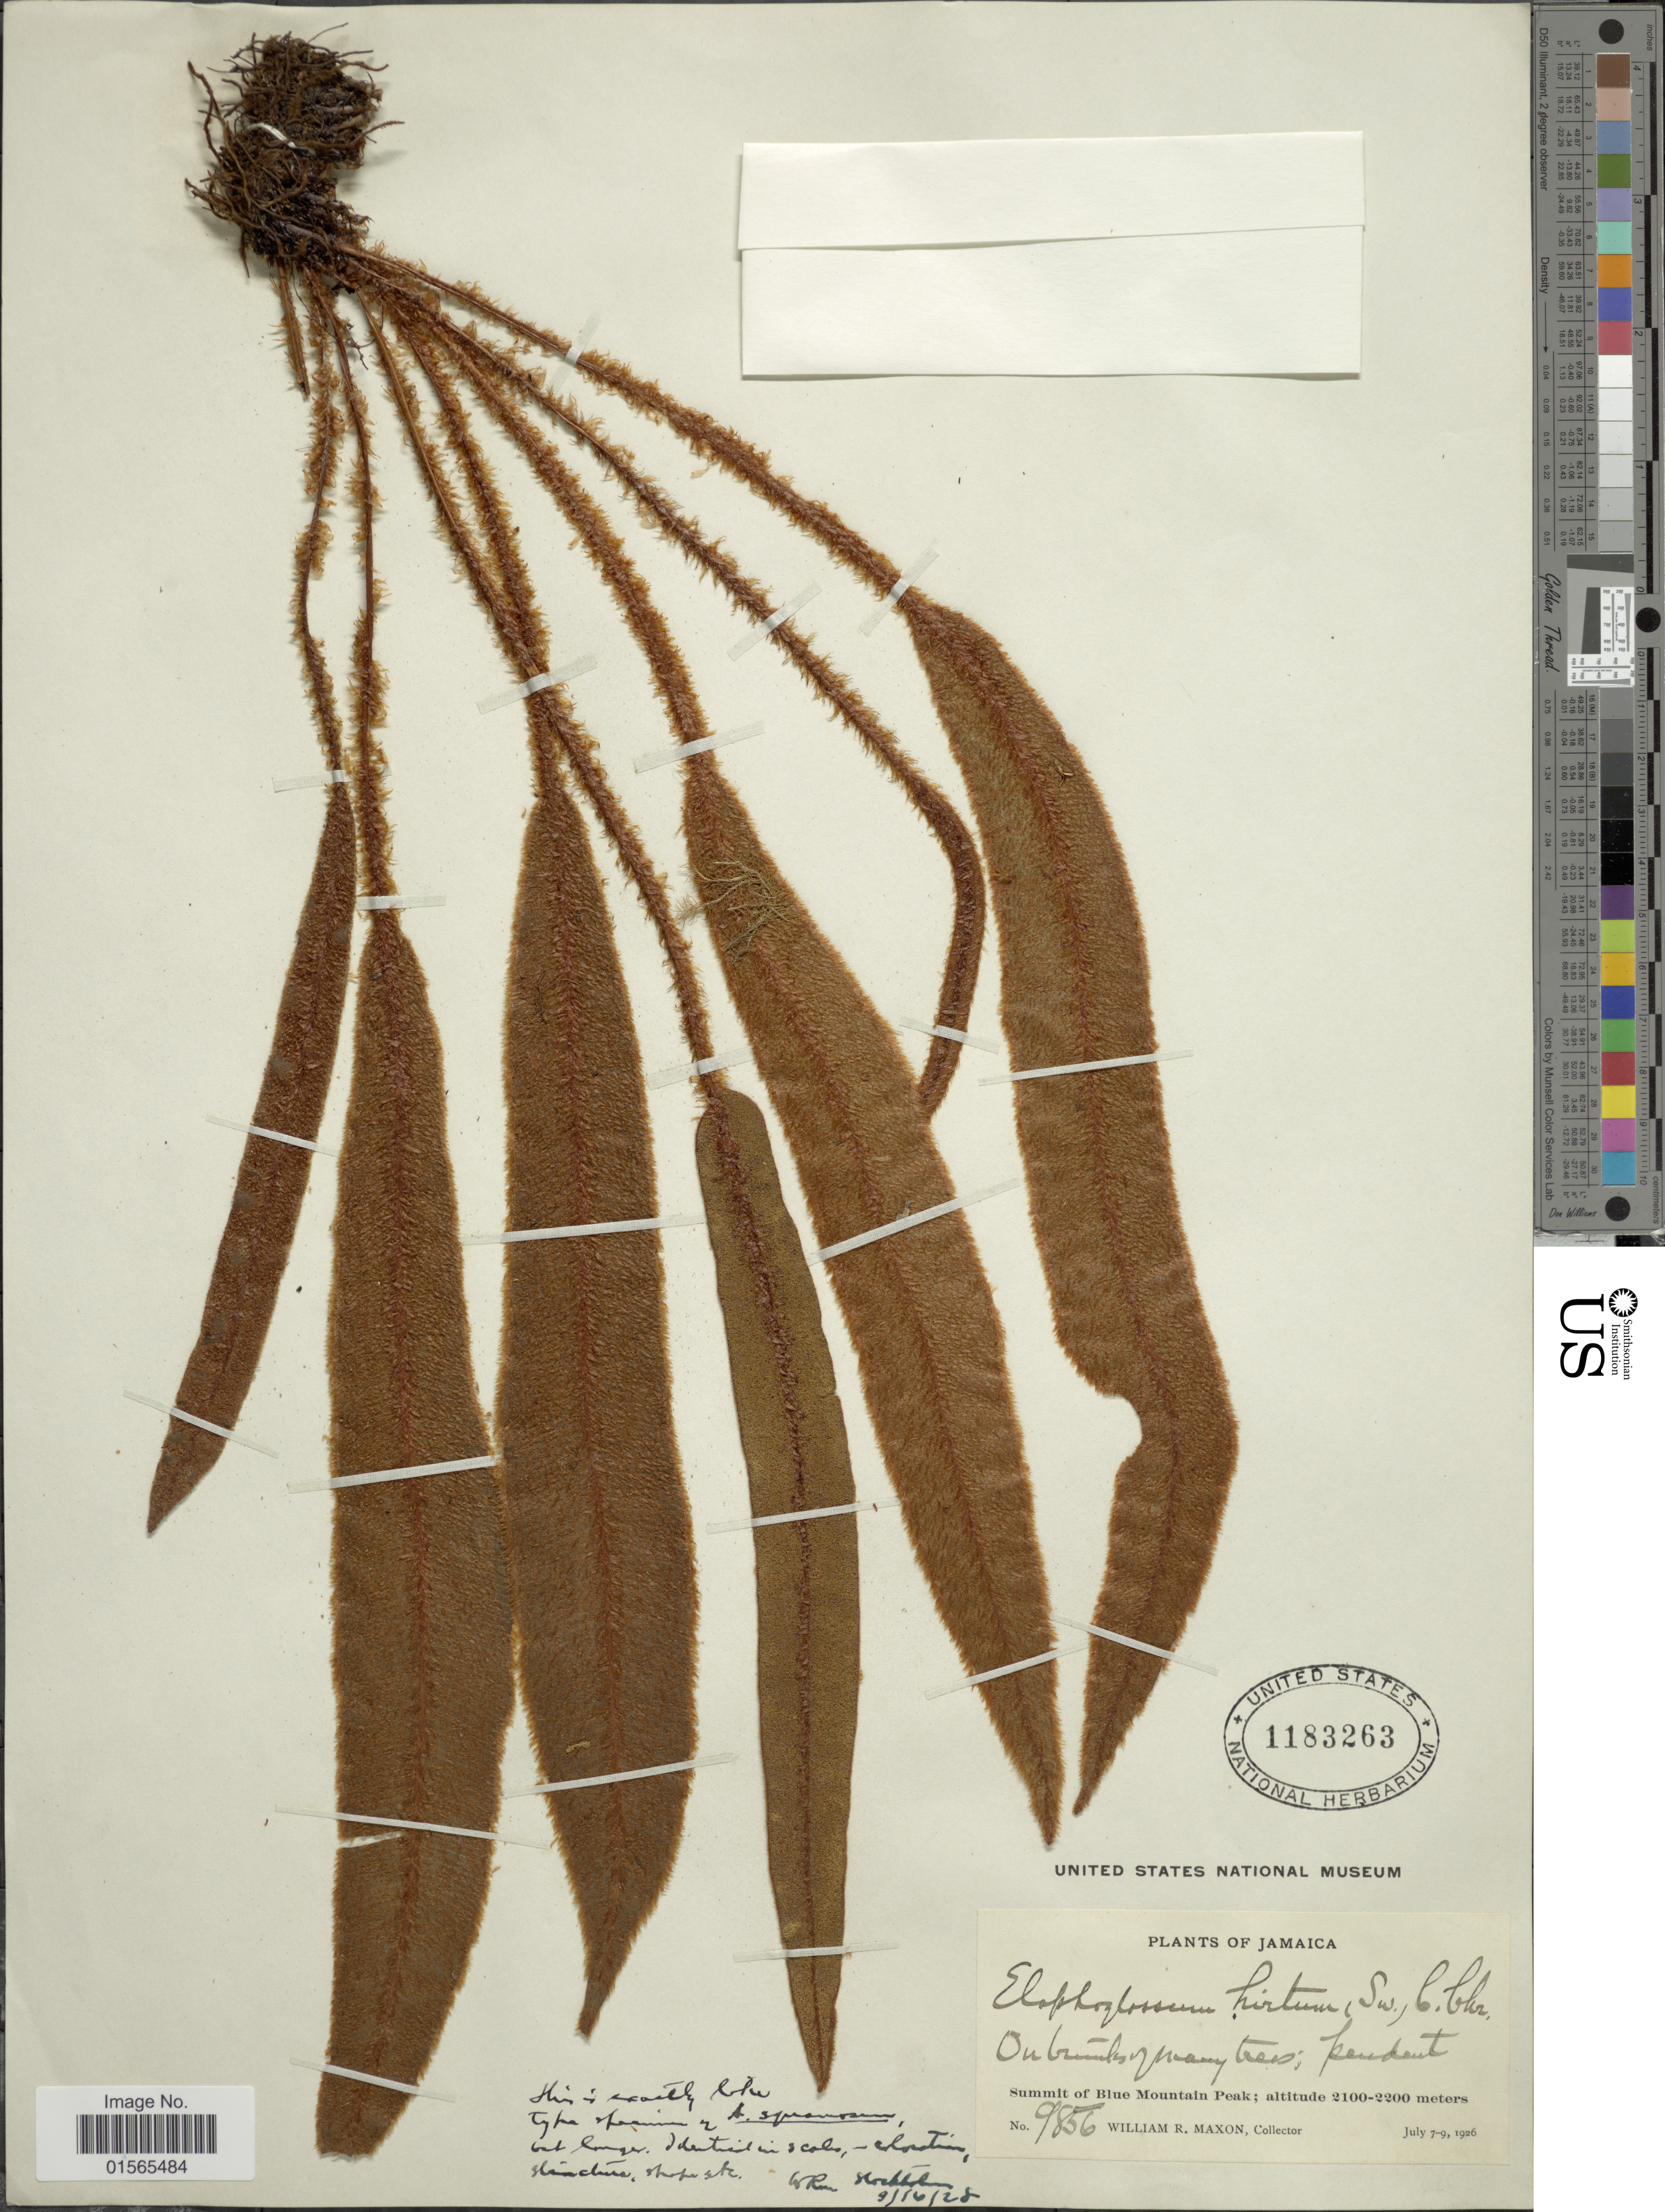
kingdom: Plantae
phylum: Tracheophyta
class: Polypodiopsida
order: Polypodiales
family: Dryopteridaceae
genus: Elaphoglossum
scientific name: Elaphoglossum hirtum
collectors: W. R. Maxon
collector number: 9856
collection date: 1926-07-07/1926-07-09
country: Jamaica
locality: Summit of Blue Mountain Peak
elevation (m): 2100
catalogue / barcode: US 1183263